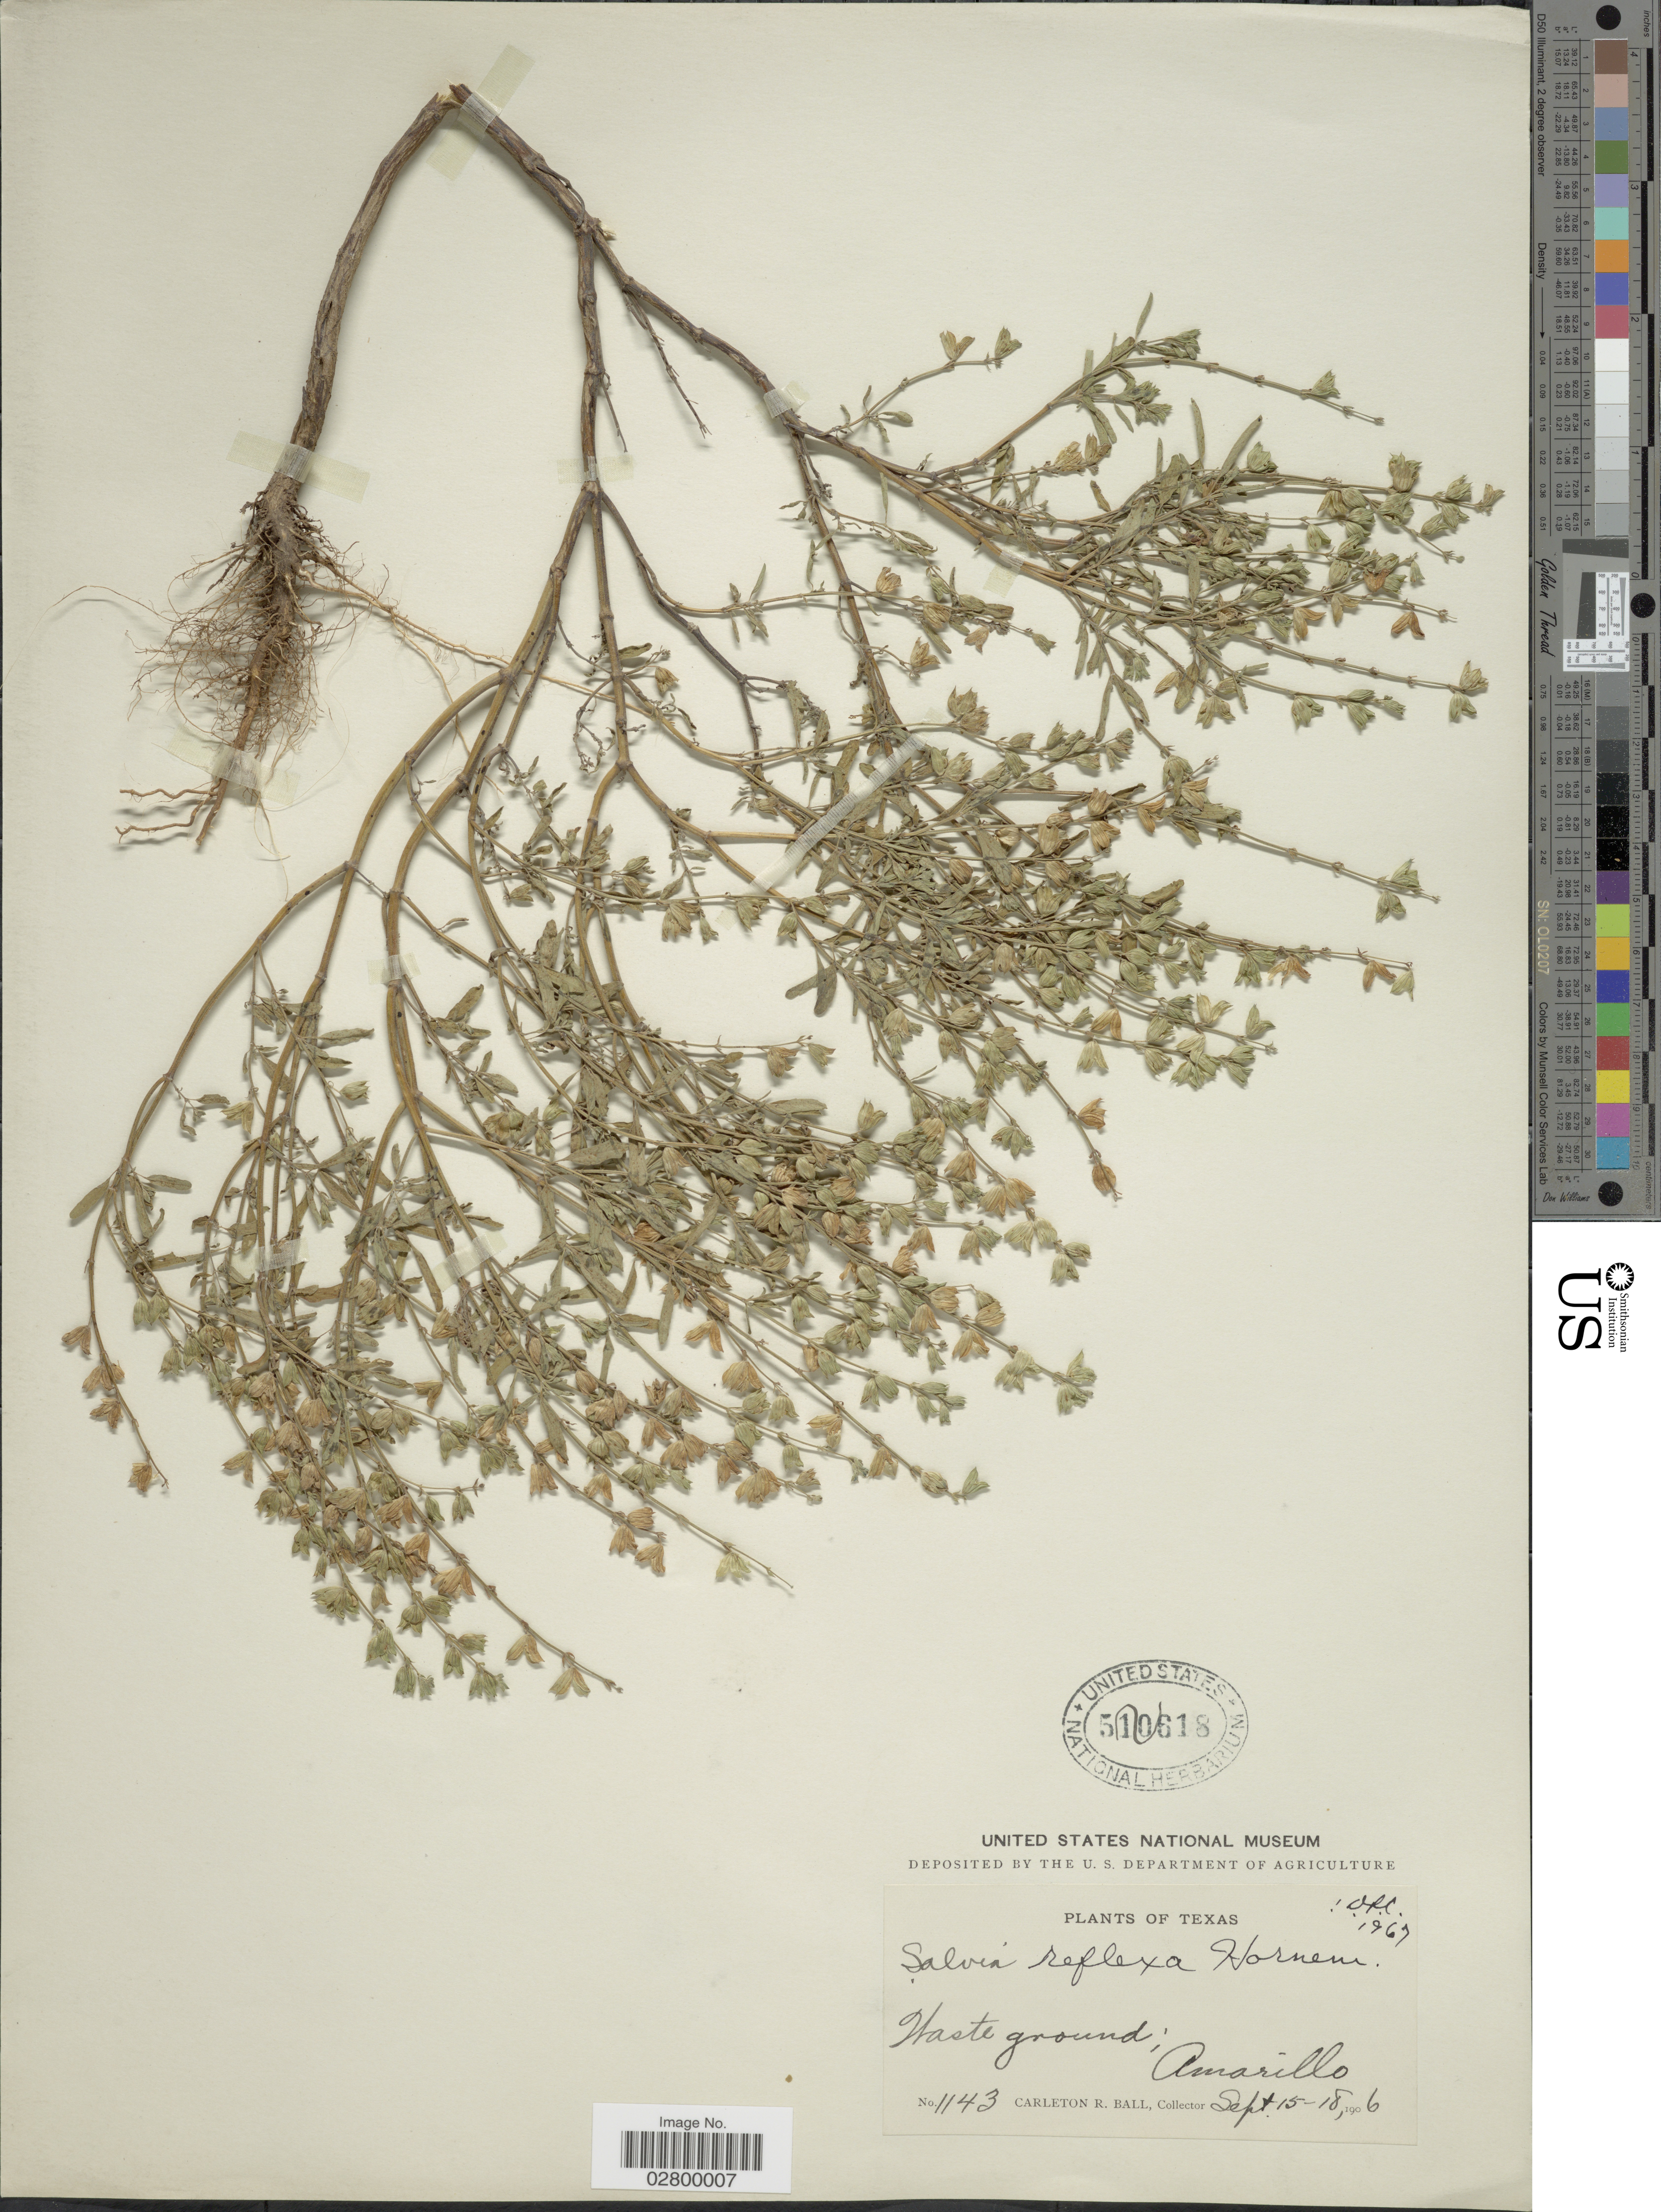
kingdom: Plantae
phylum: Tracheophyta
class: Magnoliopsida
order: Lamiales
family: Lamiaceae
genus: Salvia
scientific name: Salvia reflexa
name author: Hornem.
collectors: C. R. Ball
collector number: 1143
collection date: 1906-09-15/1906-09-18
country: United States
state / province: Texas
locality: Waste ground, Amarillo.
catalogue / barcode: US 510618